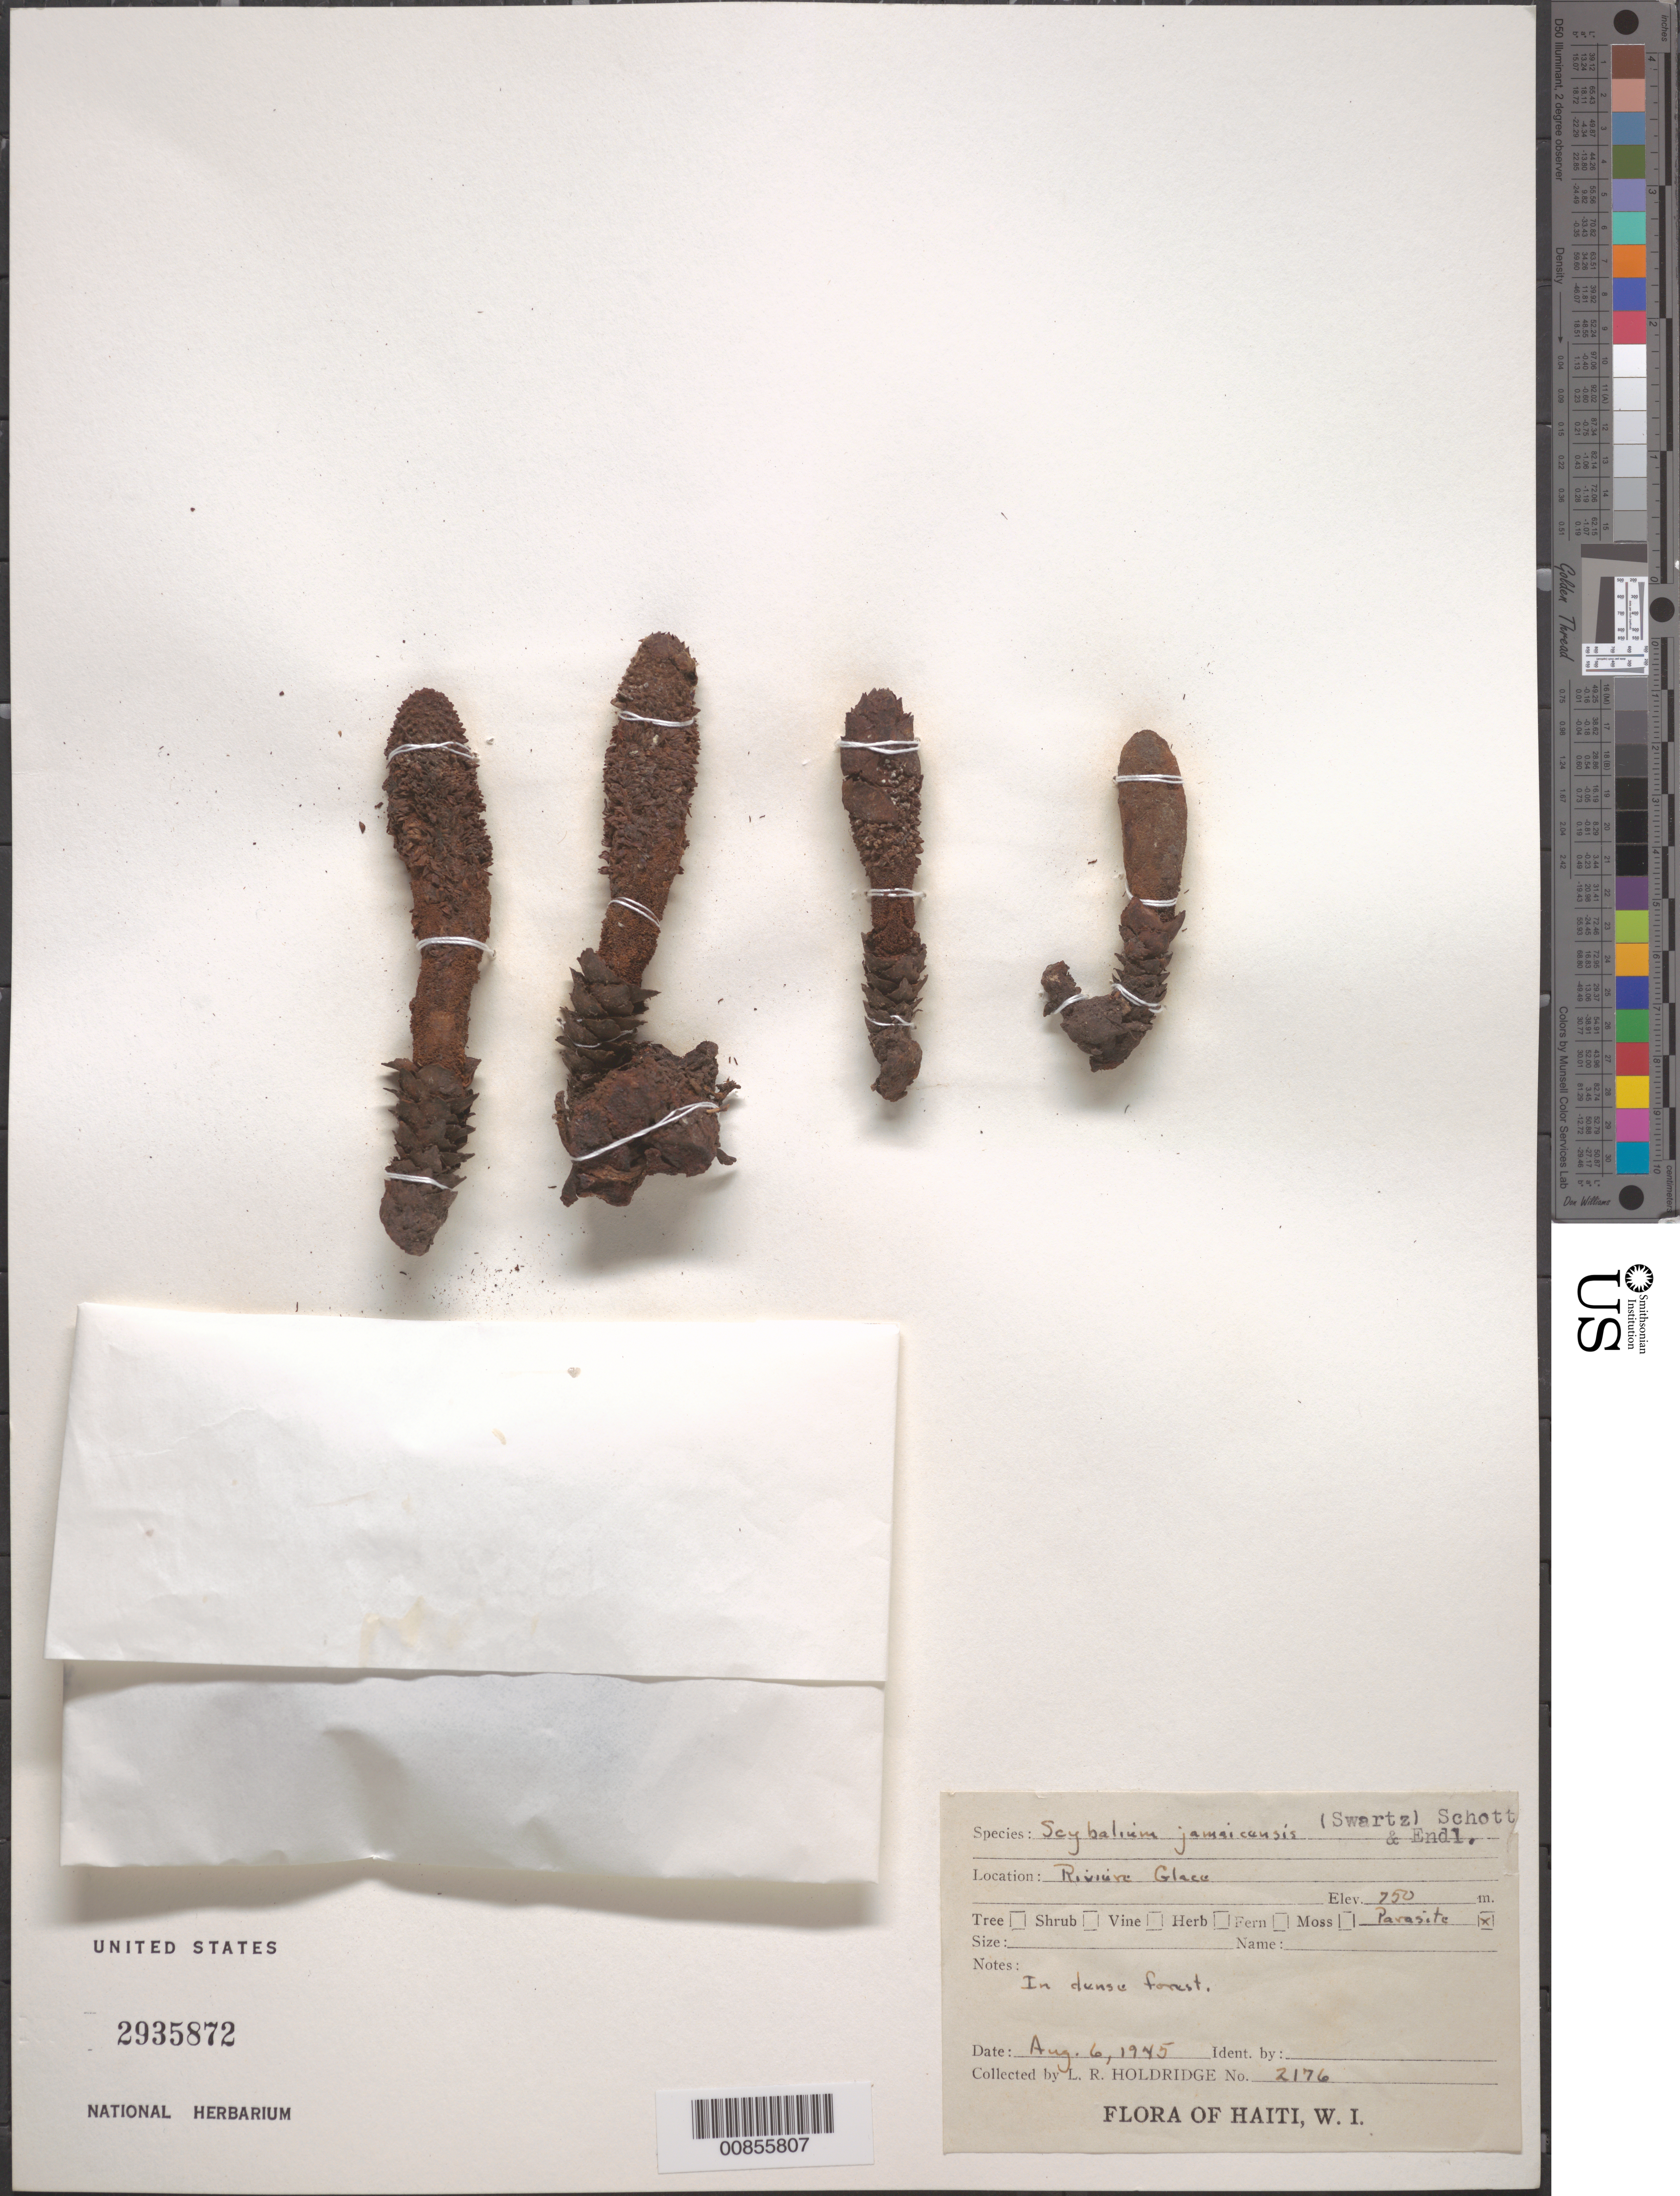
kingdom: Plantae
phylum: Tracheophyta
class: Magnoliopsida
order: Santalales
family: Balanophoraceae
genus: Scybalium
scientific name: Scybalium jamaicense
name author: (Sw.) Schott & Endl.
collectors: L. Holdridge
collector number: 2176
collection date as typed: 06 Aug 1945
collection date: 1945-08-06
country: Haiti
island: Hispaniola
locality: Riviére Glace.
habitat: In dense forest.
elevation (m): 750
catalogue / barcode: US 2935872